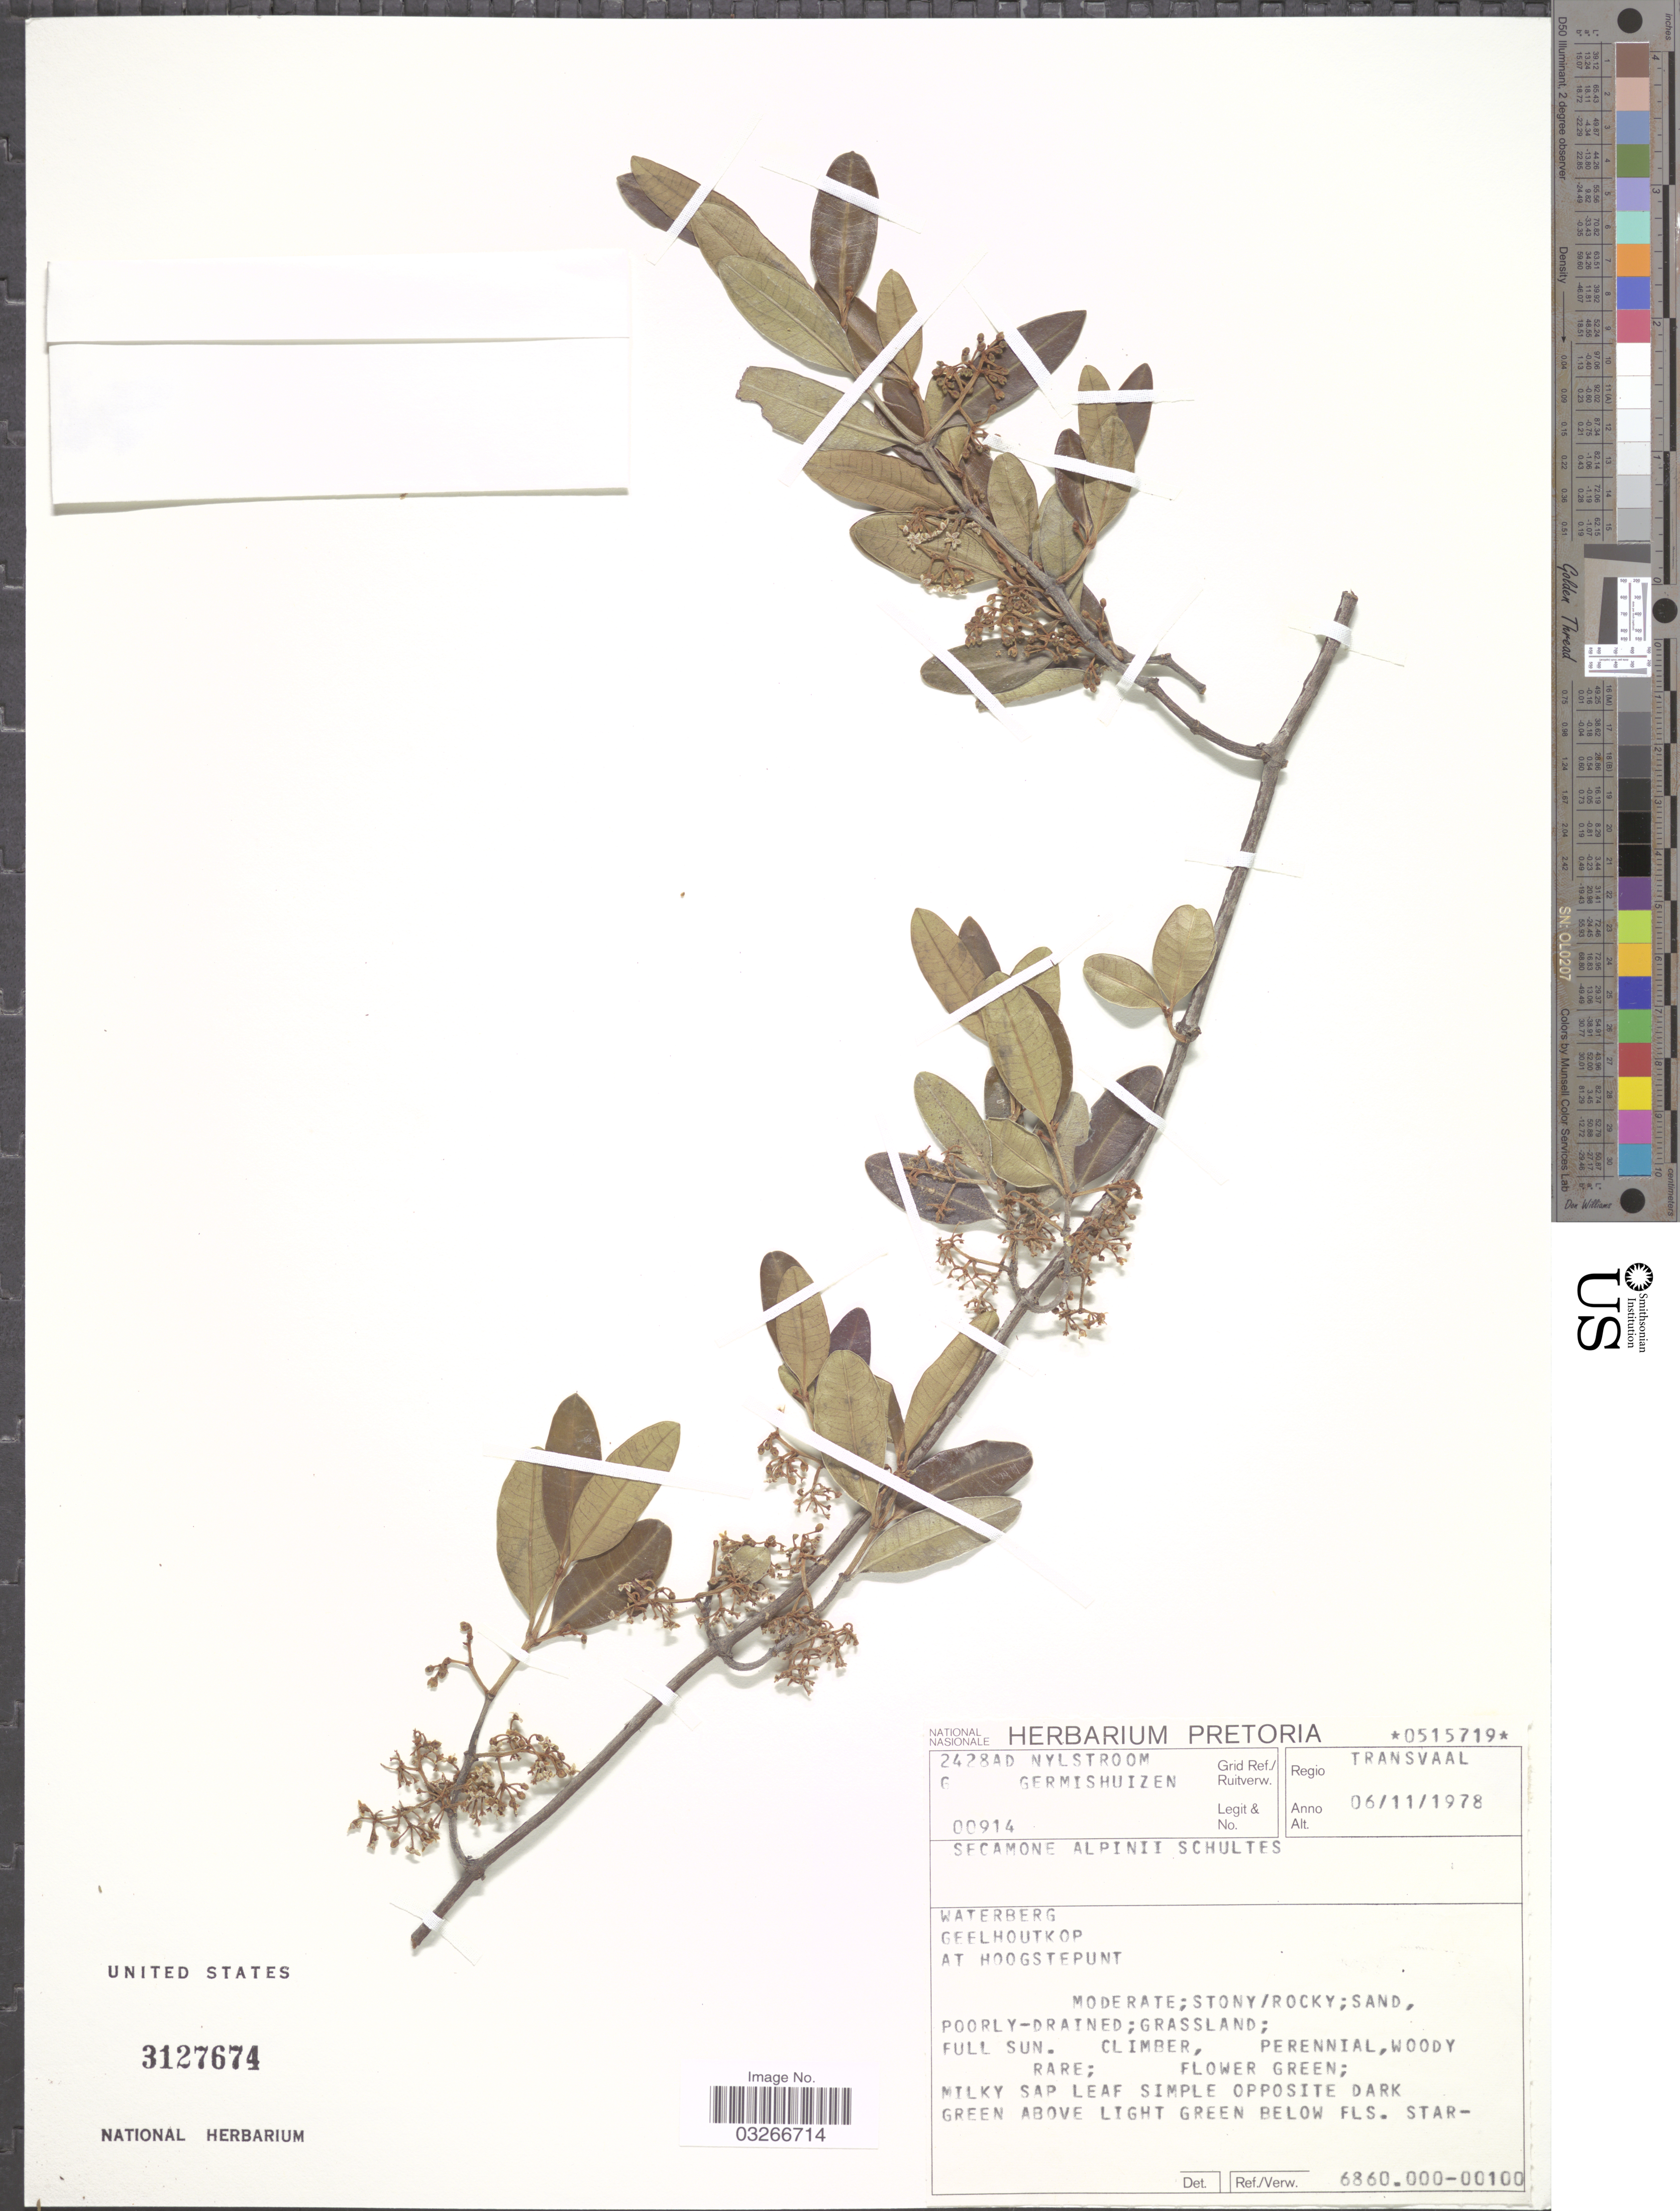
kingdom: Plantae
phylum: Tracheophyta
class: Magnoliopsida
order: Gentianales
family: Apocynaceae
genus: Secamone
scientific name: Secamone alpini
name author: Schult.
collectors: G. Germishuizen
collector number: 00914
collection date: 1978-11-06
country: South Africa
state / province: Limpopo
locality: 2428AD Nylstroom Grid Ref./Ruitverw, Regio Transvaal, Waterberg, Geelhoutkop, At Hoogstepunt.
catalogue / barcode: US 3127674